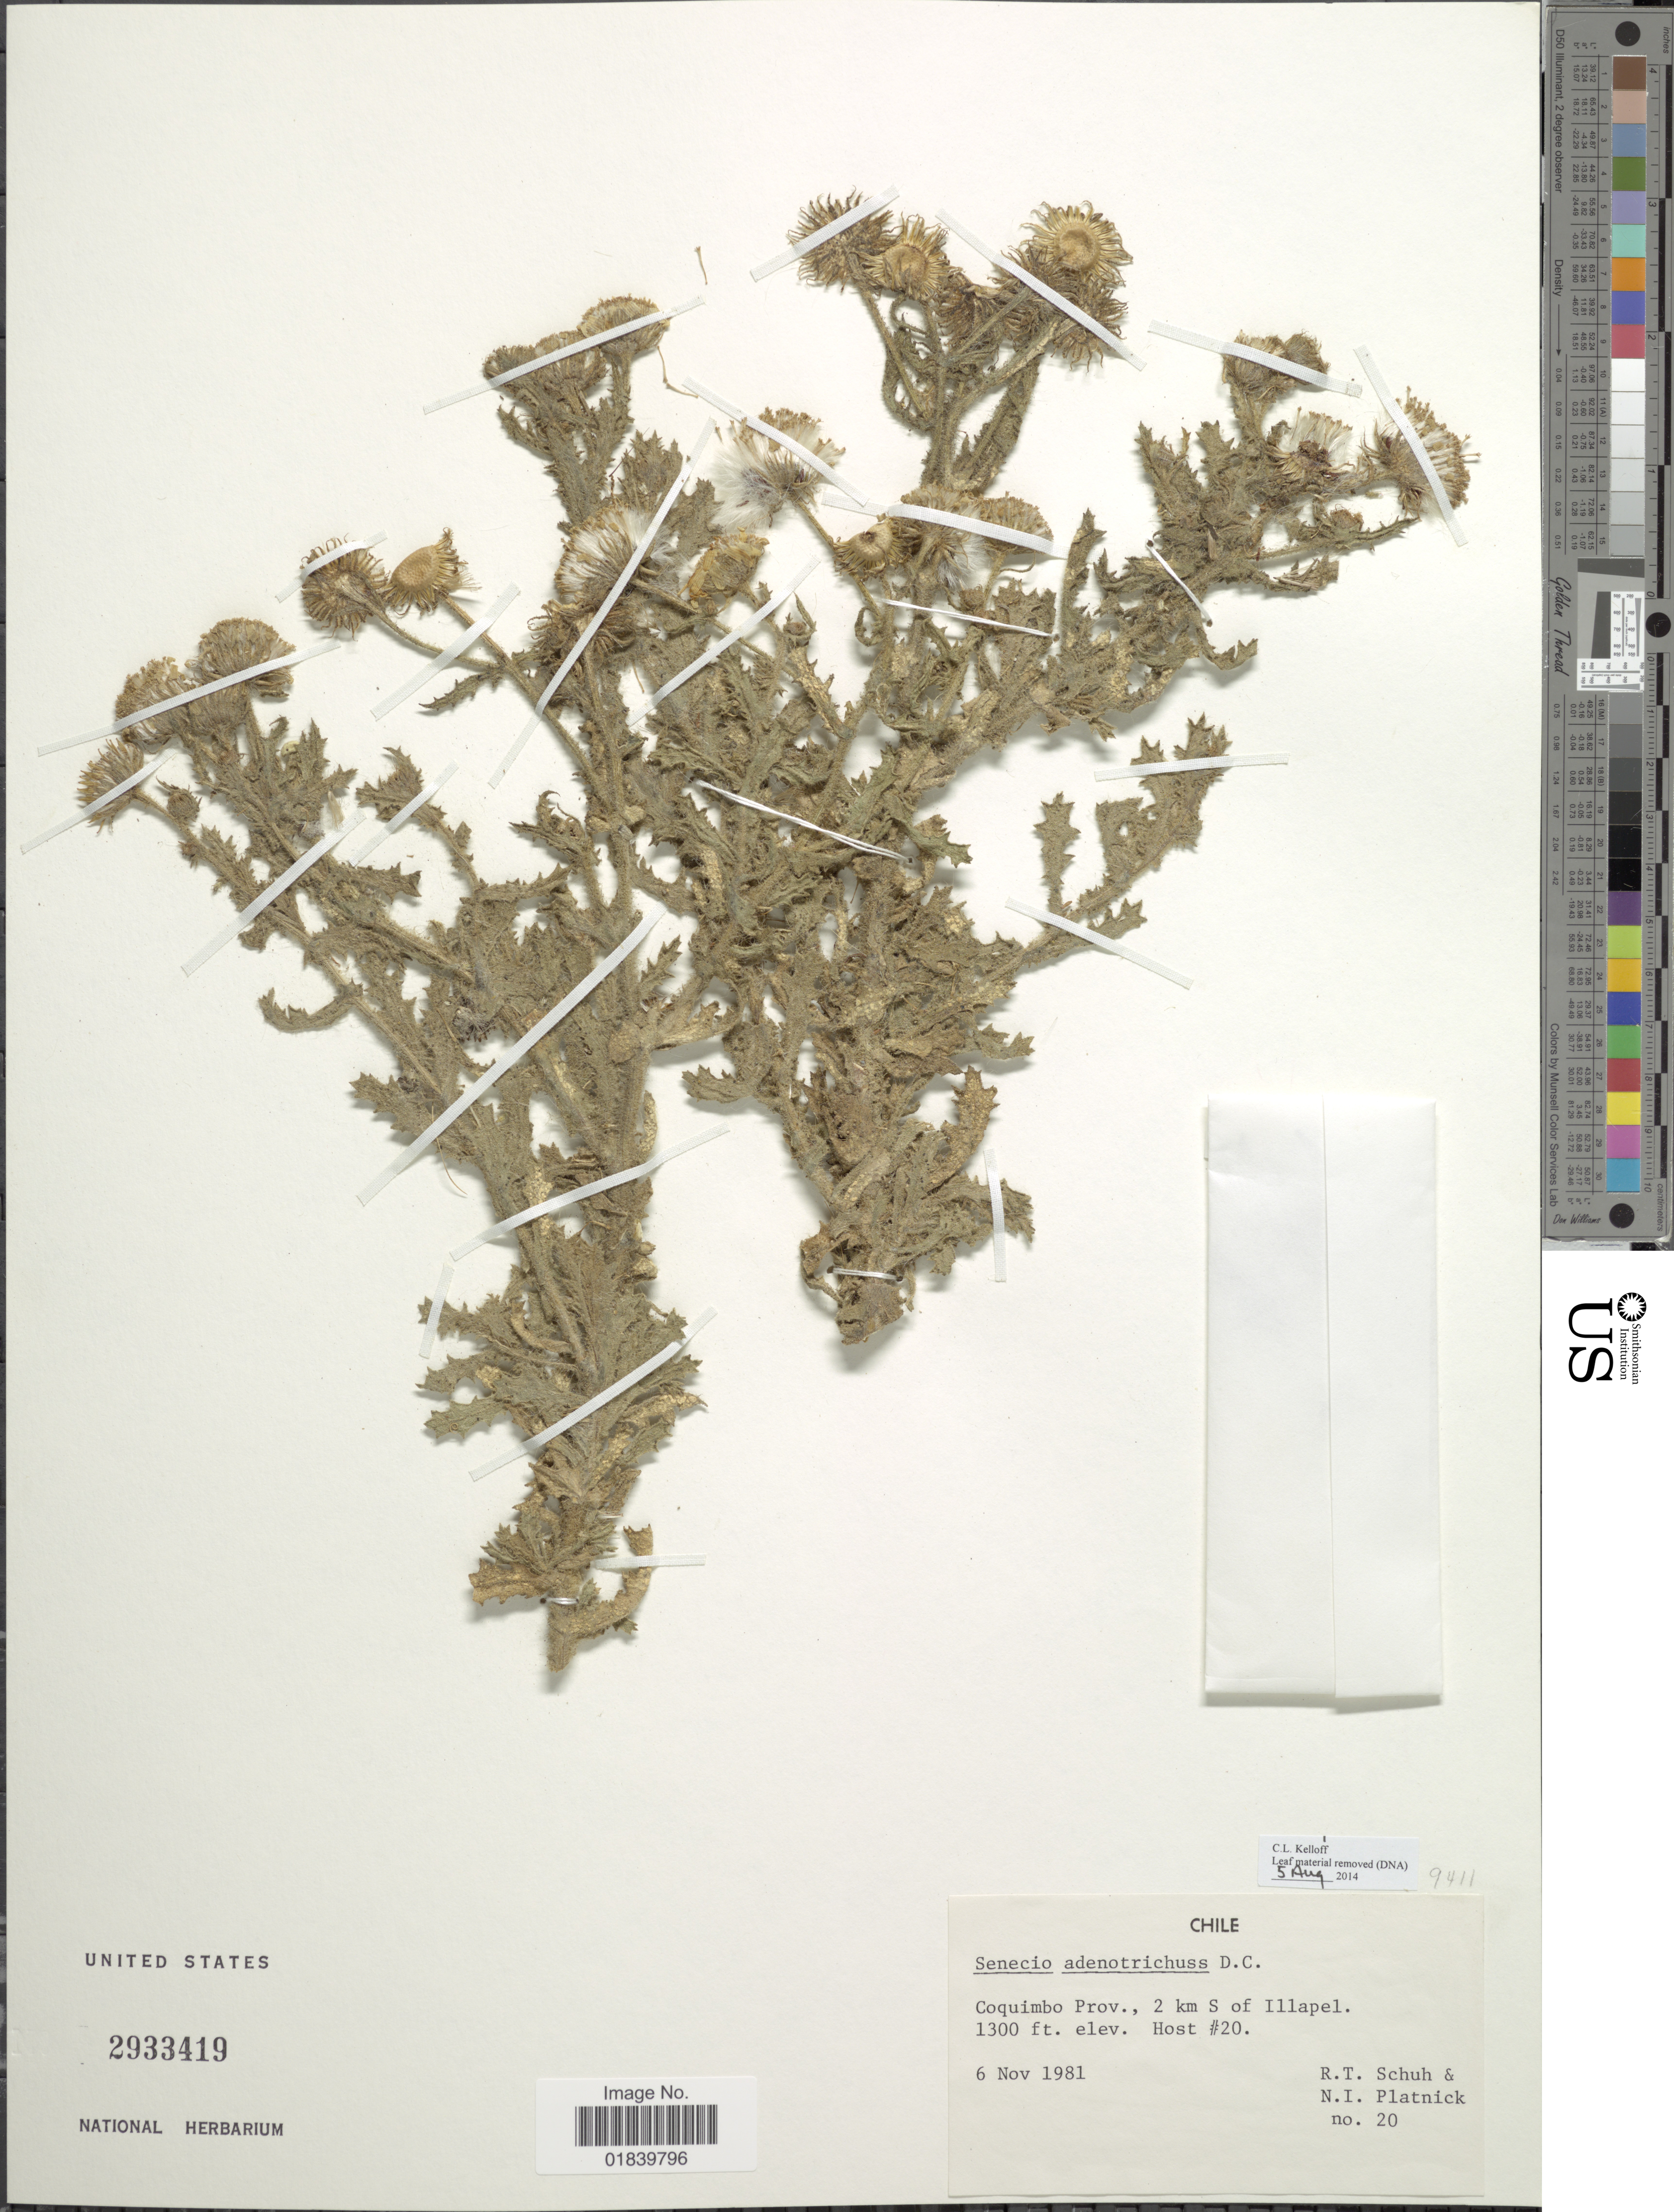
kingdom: Plantae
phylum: Tracheophyta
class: Magnoliopsida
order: Asterales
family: Asteraceae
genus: Senecio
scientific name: Senecio adenotrichius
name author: DC.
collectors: R. Schuh & N. Platnick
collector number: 20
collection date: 1981-11-06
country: Chile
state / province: Coquimbo (IV)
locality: Coquimbo Prov. 2 km S of Illapel.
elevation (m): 396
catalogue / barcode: US 2933419